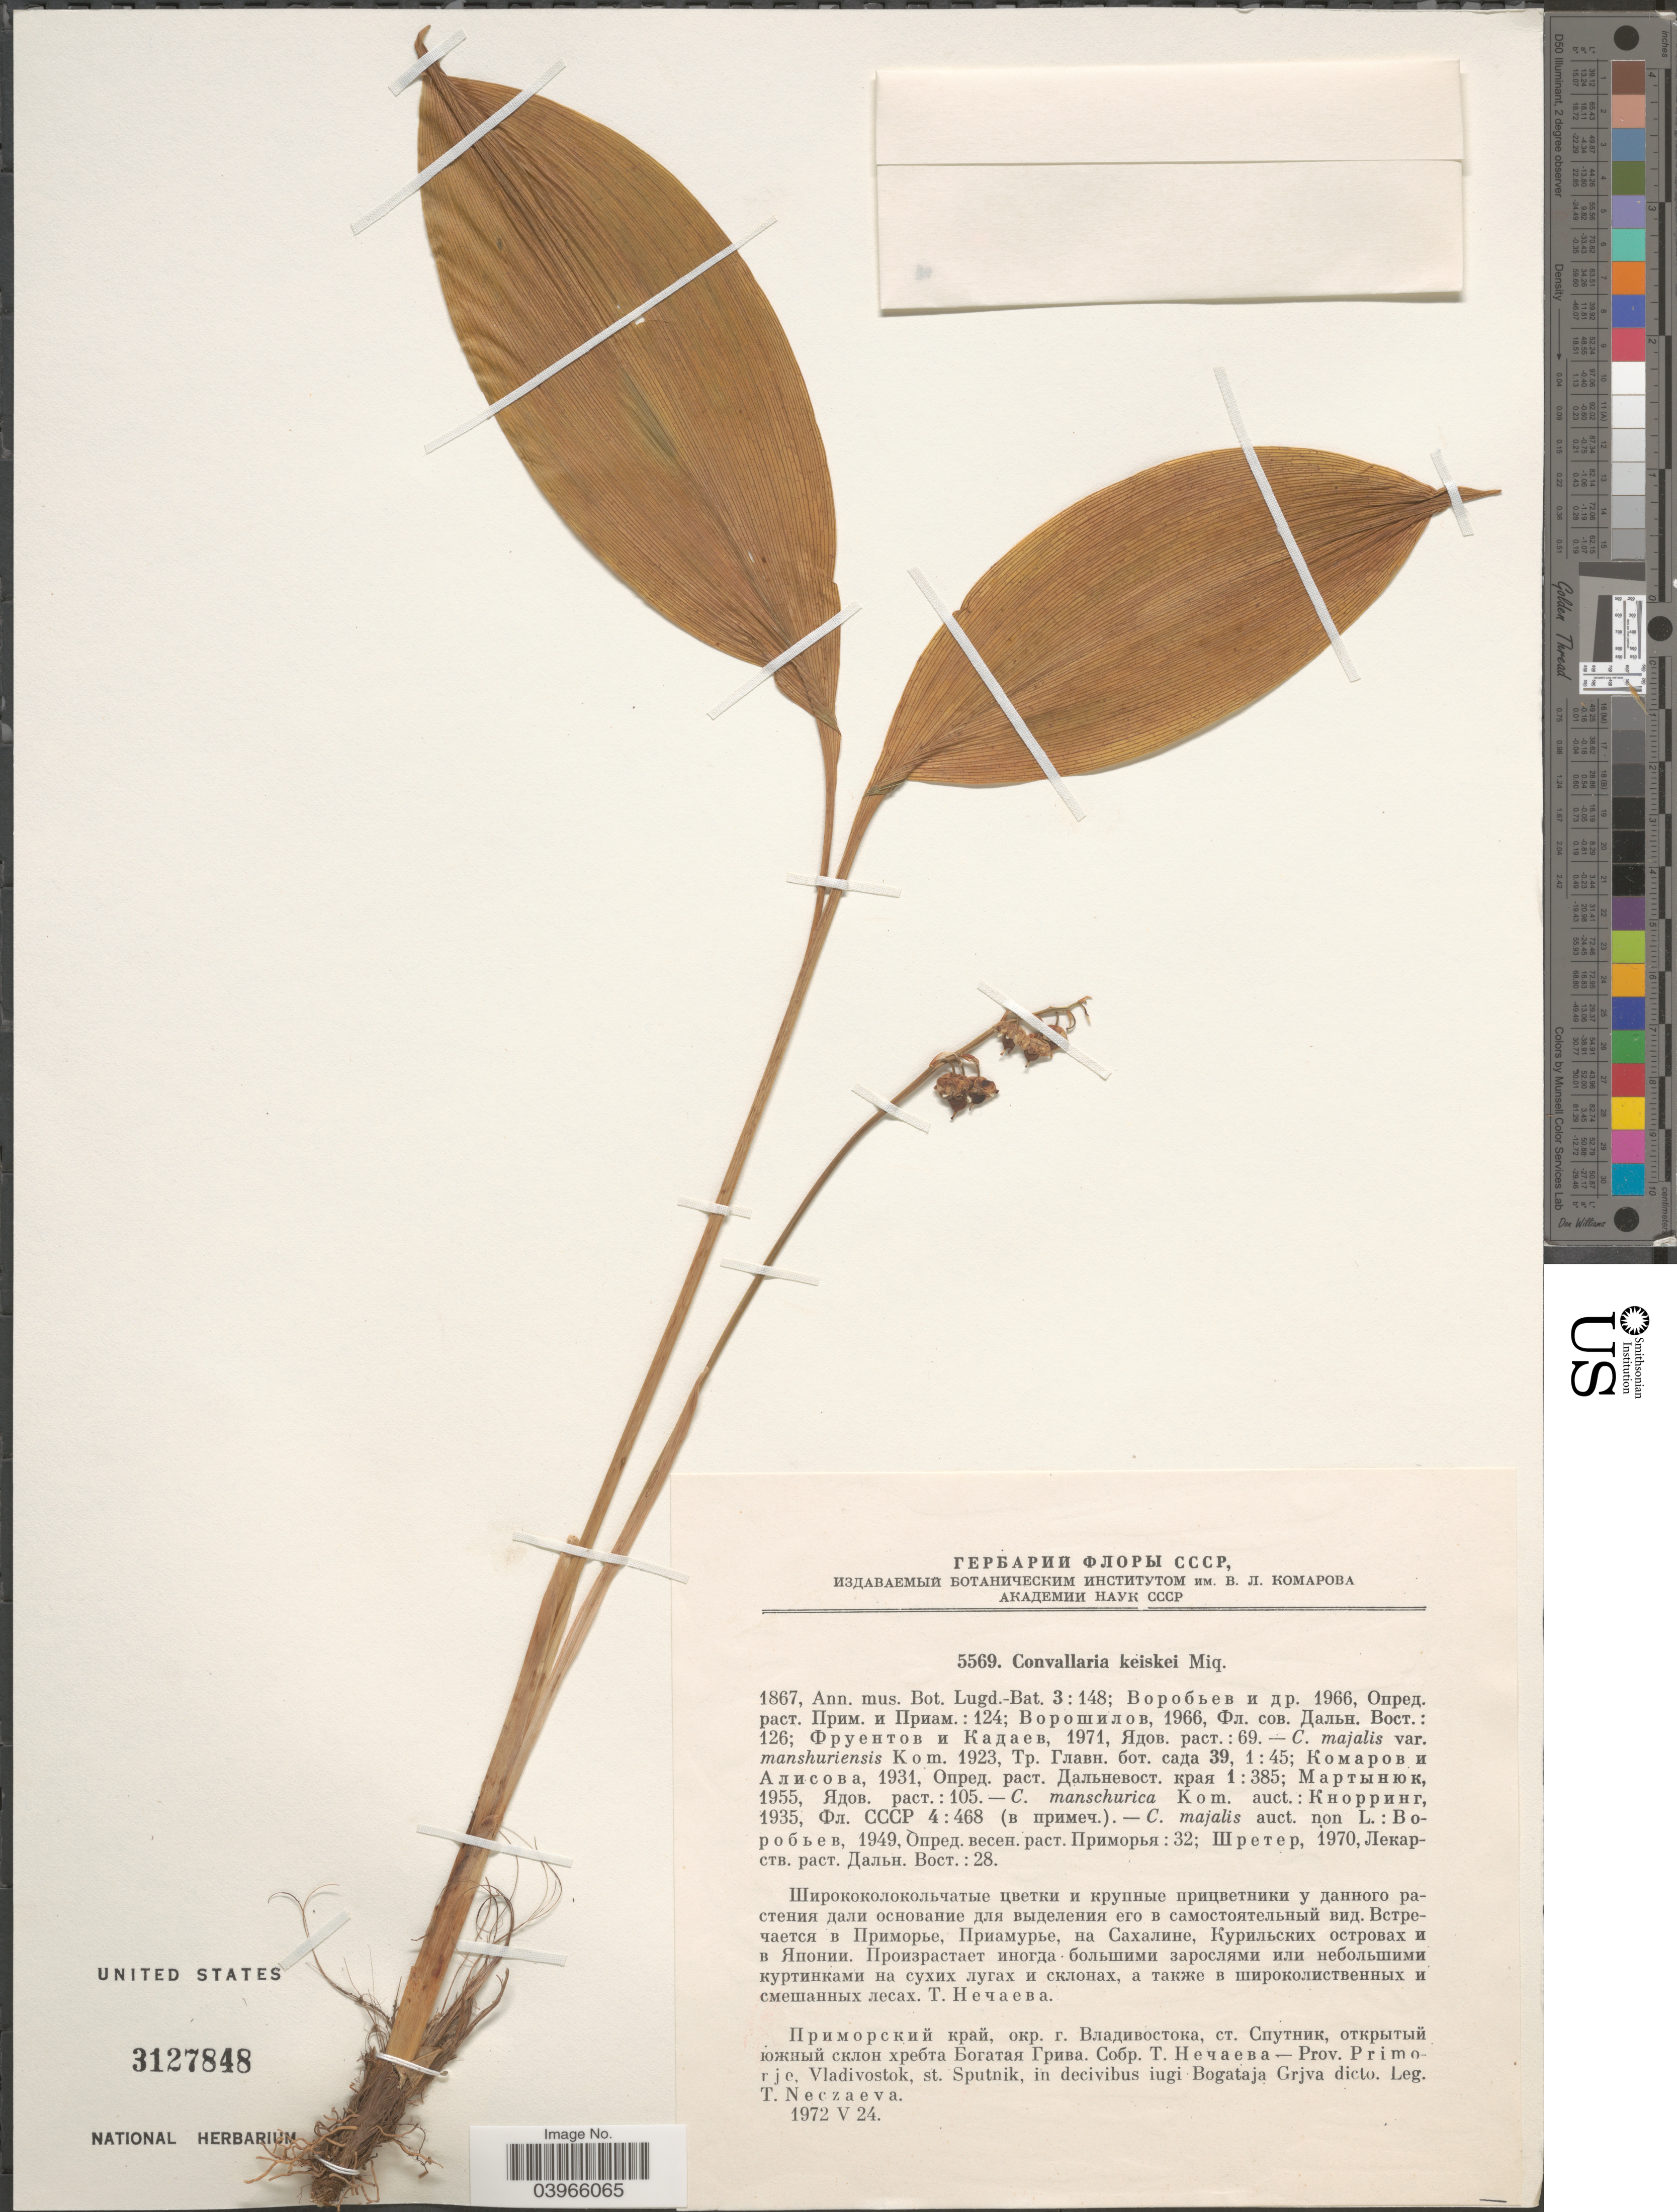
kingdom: Plantae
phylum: Tracheophyta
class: Liliopsida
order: Asparagales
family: Asparagaceae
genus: Convallaria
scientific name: Convallaria keiskei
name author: Miq.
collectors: T. Neczaeva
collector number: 5569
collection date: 1972-05-24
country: Russian Federation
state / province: Primorsky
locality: Prov. Primorje, Vladivostok, st. Sputnik, in decivibus iugi Bogataja Grjva dicto.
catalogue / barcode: US 3127848